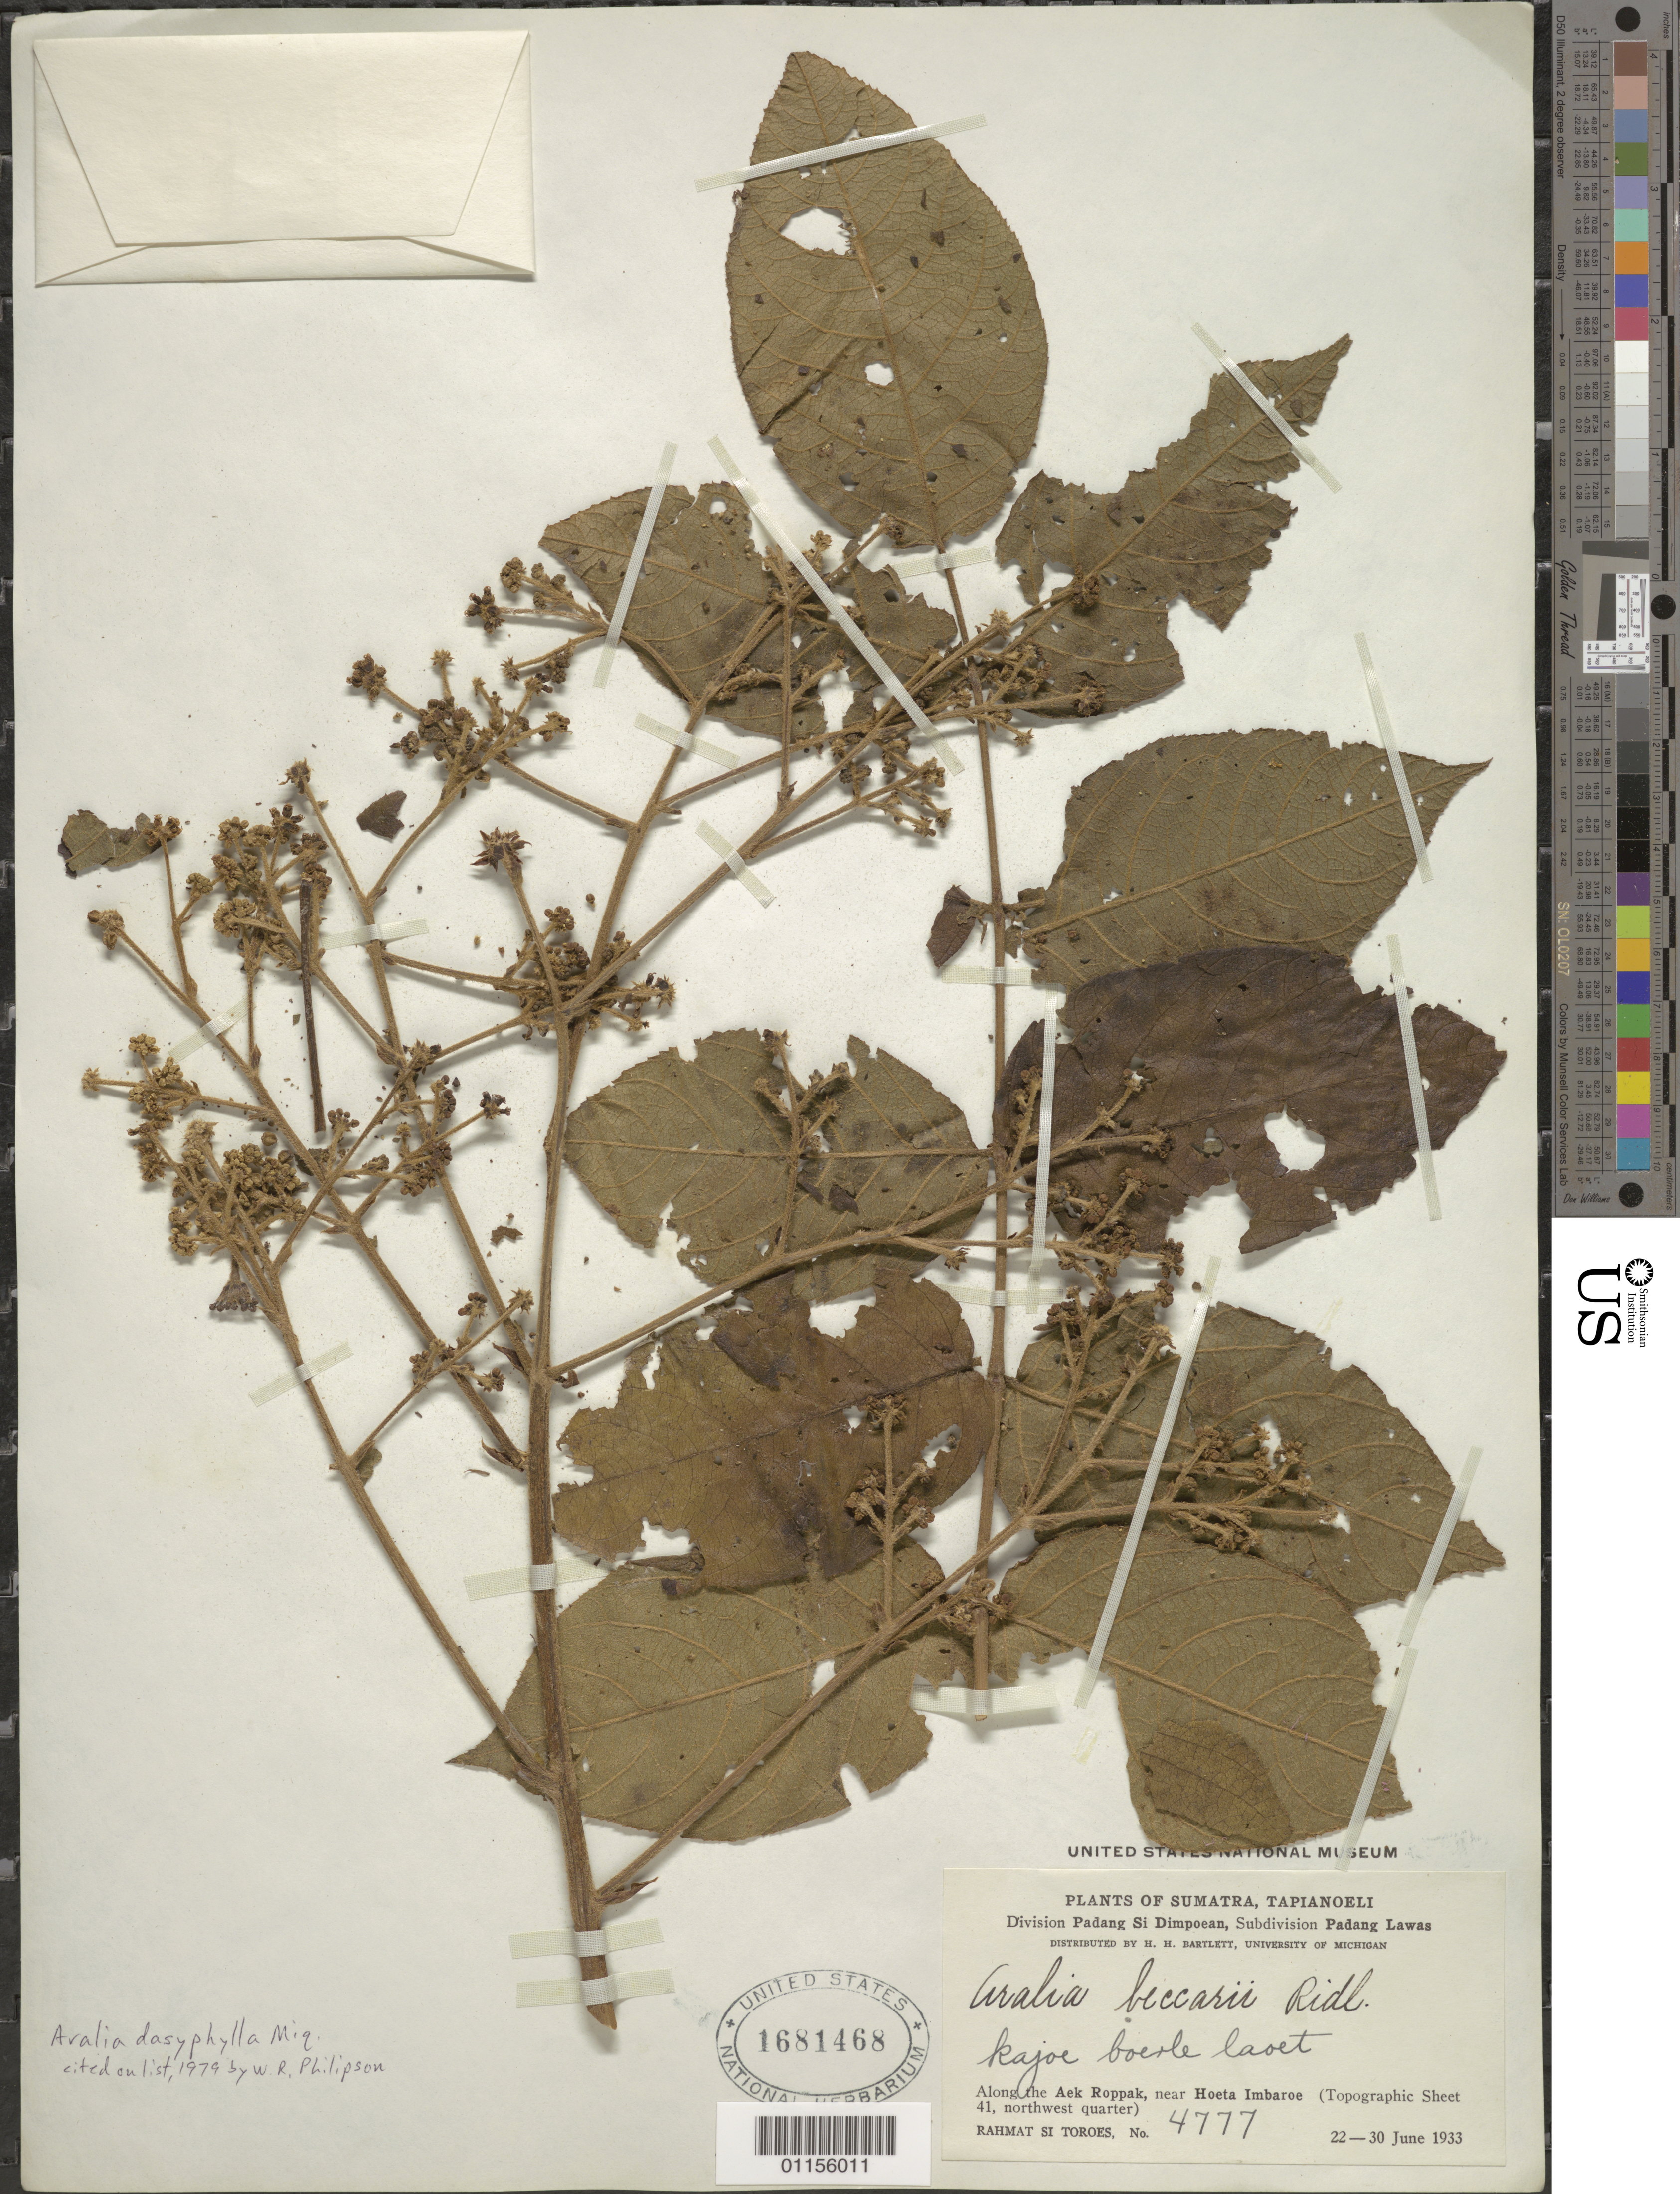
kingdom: Plantae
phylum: Tracheophyta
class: Magnoliopsida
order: Apiales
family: Araliaceae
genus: Aralia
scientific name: Aralia dasyphylla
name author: Miq.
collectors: Rahmat Si Boeea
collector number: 4777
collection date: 1933-06-22/1933-06-30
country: Indonesia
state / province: Sumatra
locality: Tapianoeli. Subdivision Padang Lawas. Division Padang Si Dimpoean. Along the Aek Roppak, near Hoeta Imbaroe.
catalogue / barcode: US 1681468